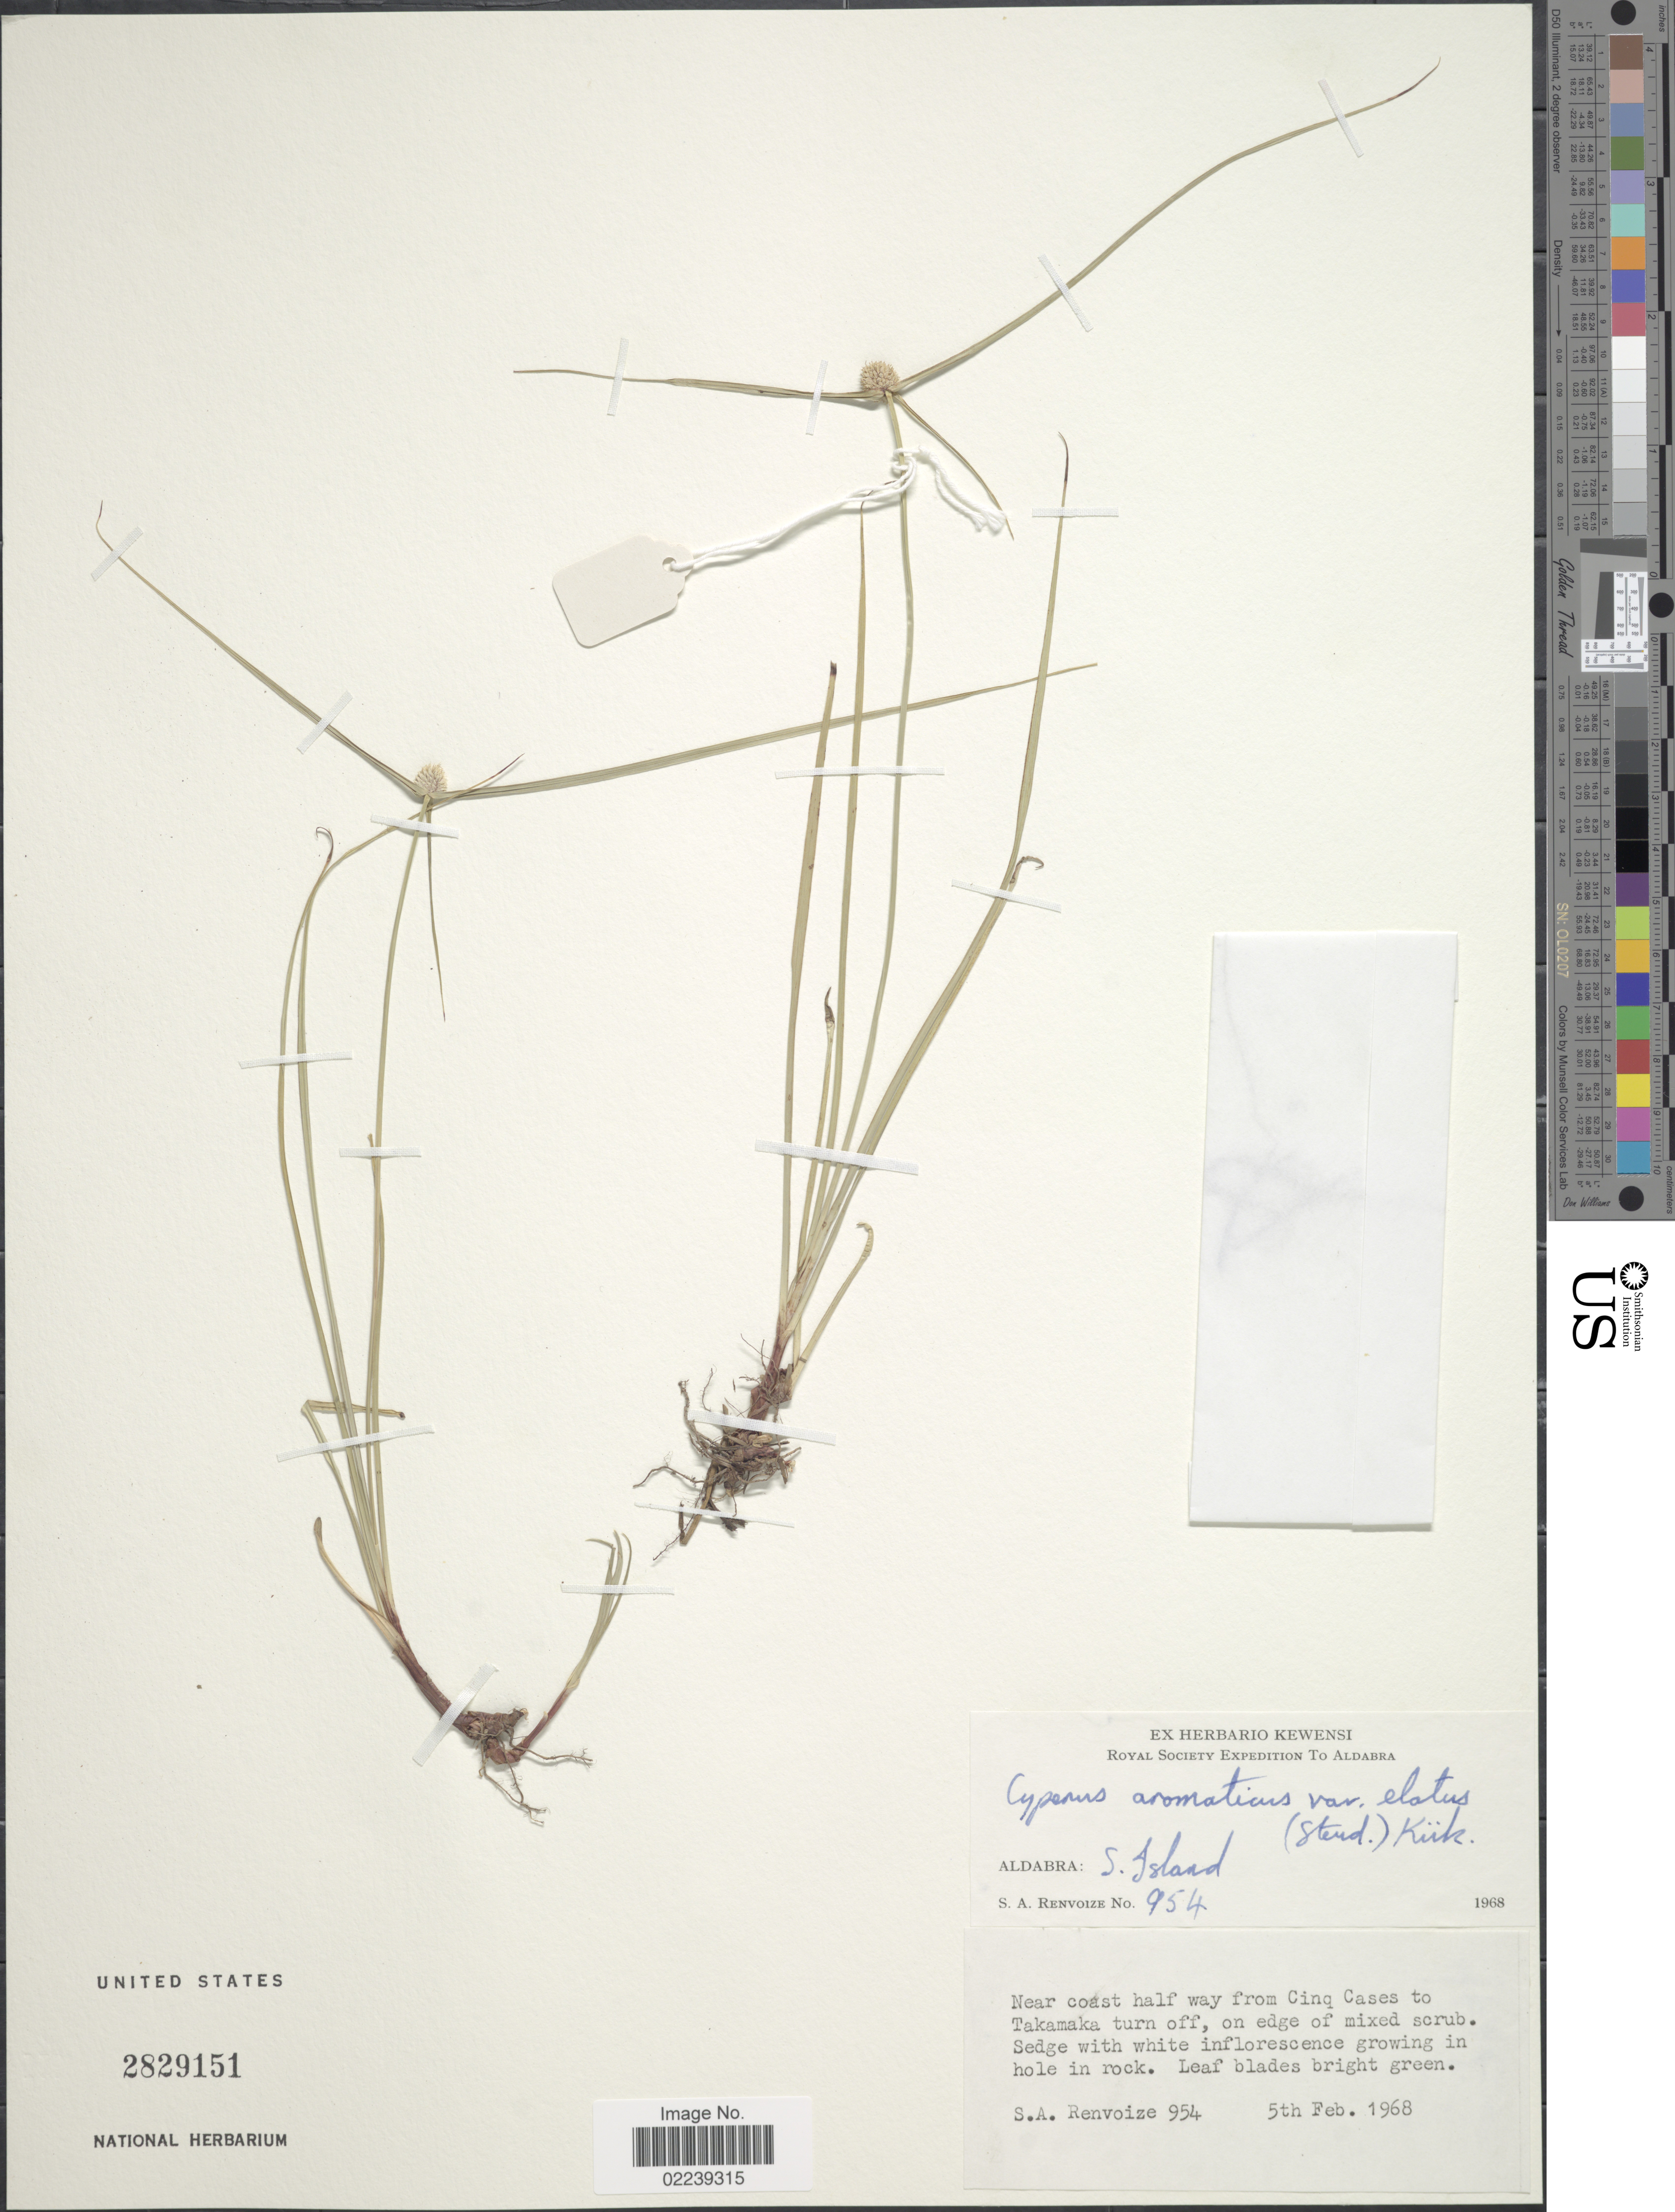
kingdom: Plantae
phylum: Tracheophyta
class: Liliopsida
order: Poales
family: Cyperaceae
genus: Cyperus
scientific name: Cyperus bigibbosa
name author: Fosberg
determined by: Strong, M. T., (US), Smithsonian Institution - National Museum of Natural History (UNITED STATES)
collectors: S. A. Renvoize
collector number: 954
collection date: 1968-02-05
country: Seychelles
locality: Aldabra: S. Island, Near coast half way from Cinq Cases to Takamaka turn off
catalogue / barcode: US 2829151